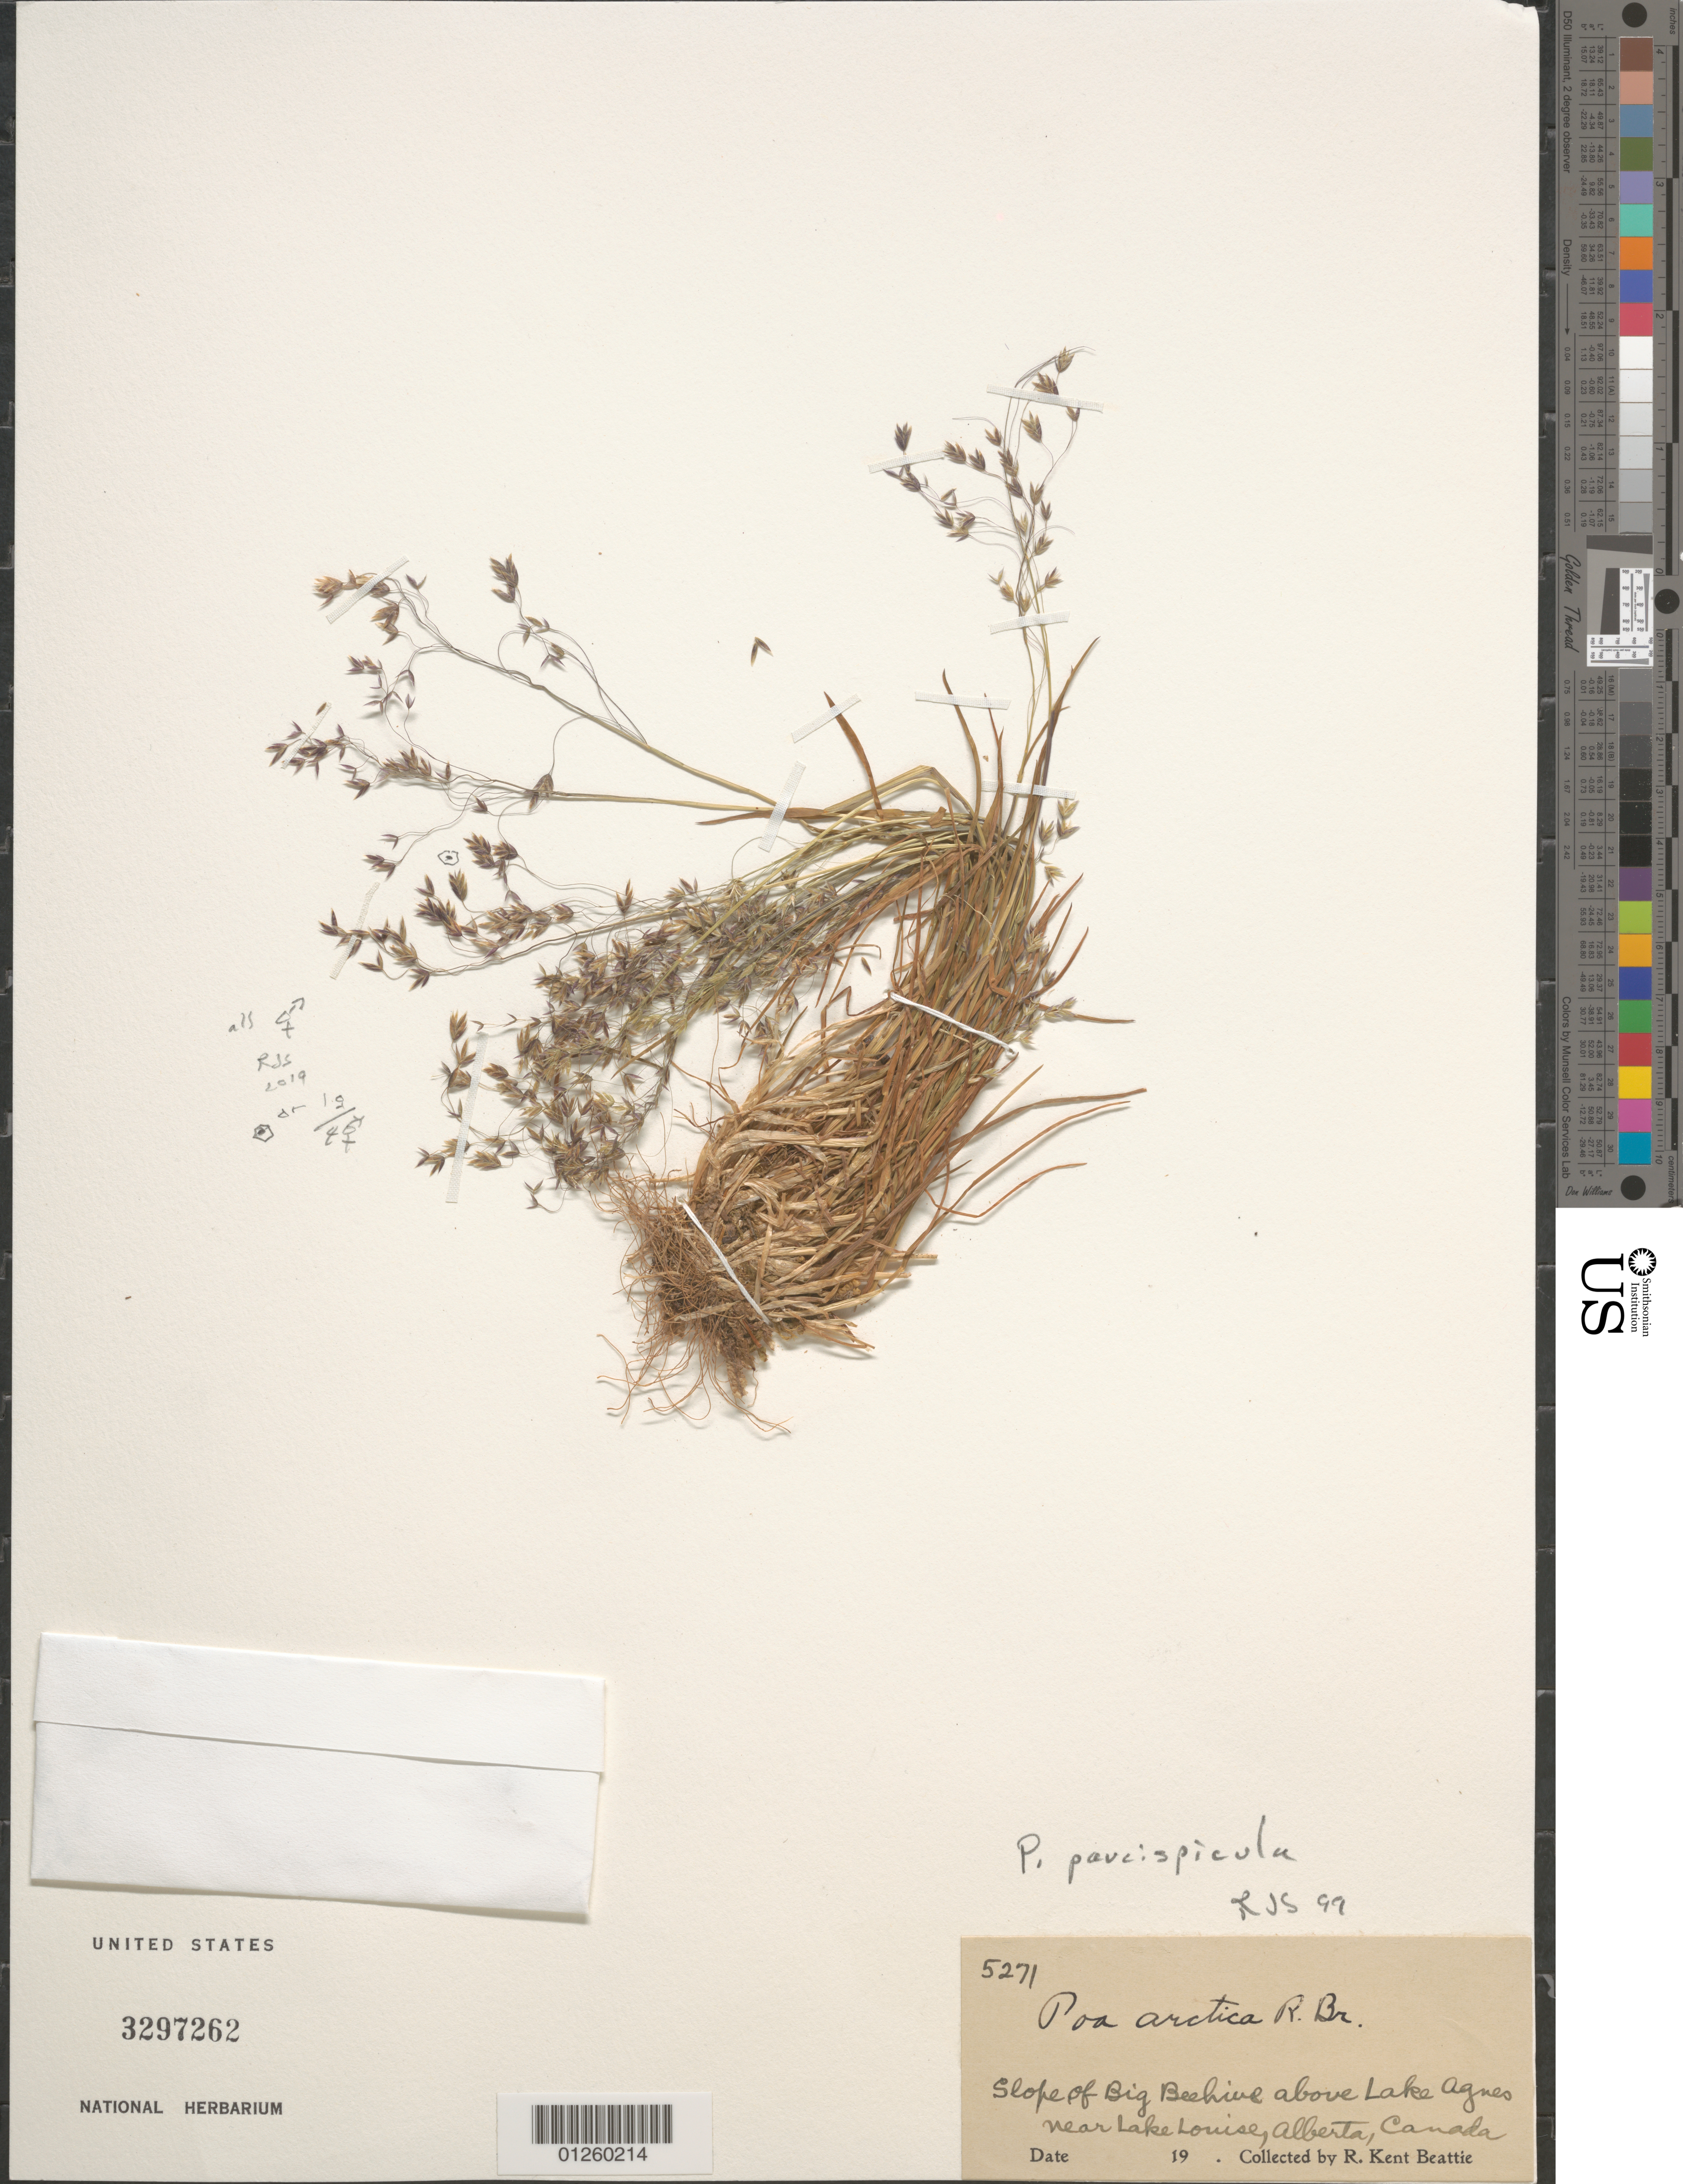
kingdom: Plantae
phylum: Tracheophyta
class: Liliopsida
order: Poales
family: Poaceae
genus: Poa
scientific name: Poa paucispicula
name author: Scribn. & Merr.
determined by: Soreng, Robert J., Research Associate (BOT), Smithsonian Institution - National Museum of Natural History (UNITED STATES)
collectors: R. K. Beattie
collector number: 5271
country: Canada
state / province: Alberta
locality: Slope of Big Beehive above Lake Agnes near Lake Louise.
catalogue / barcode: US 3297262